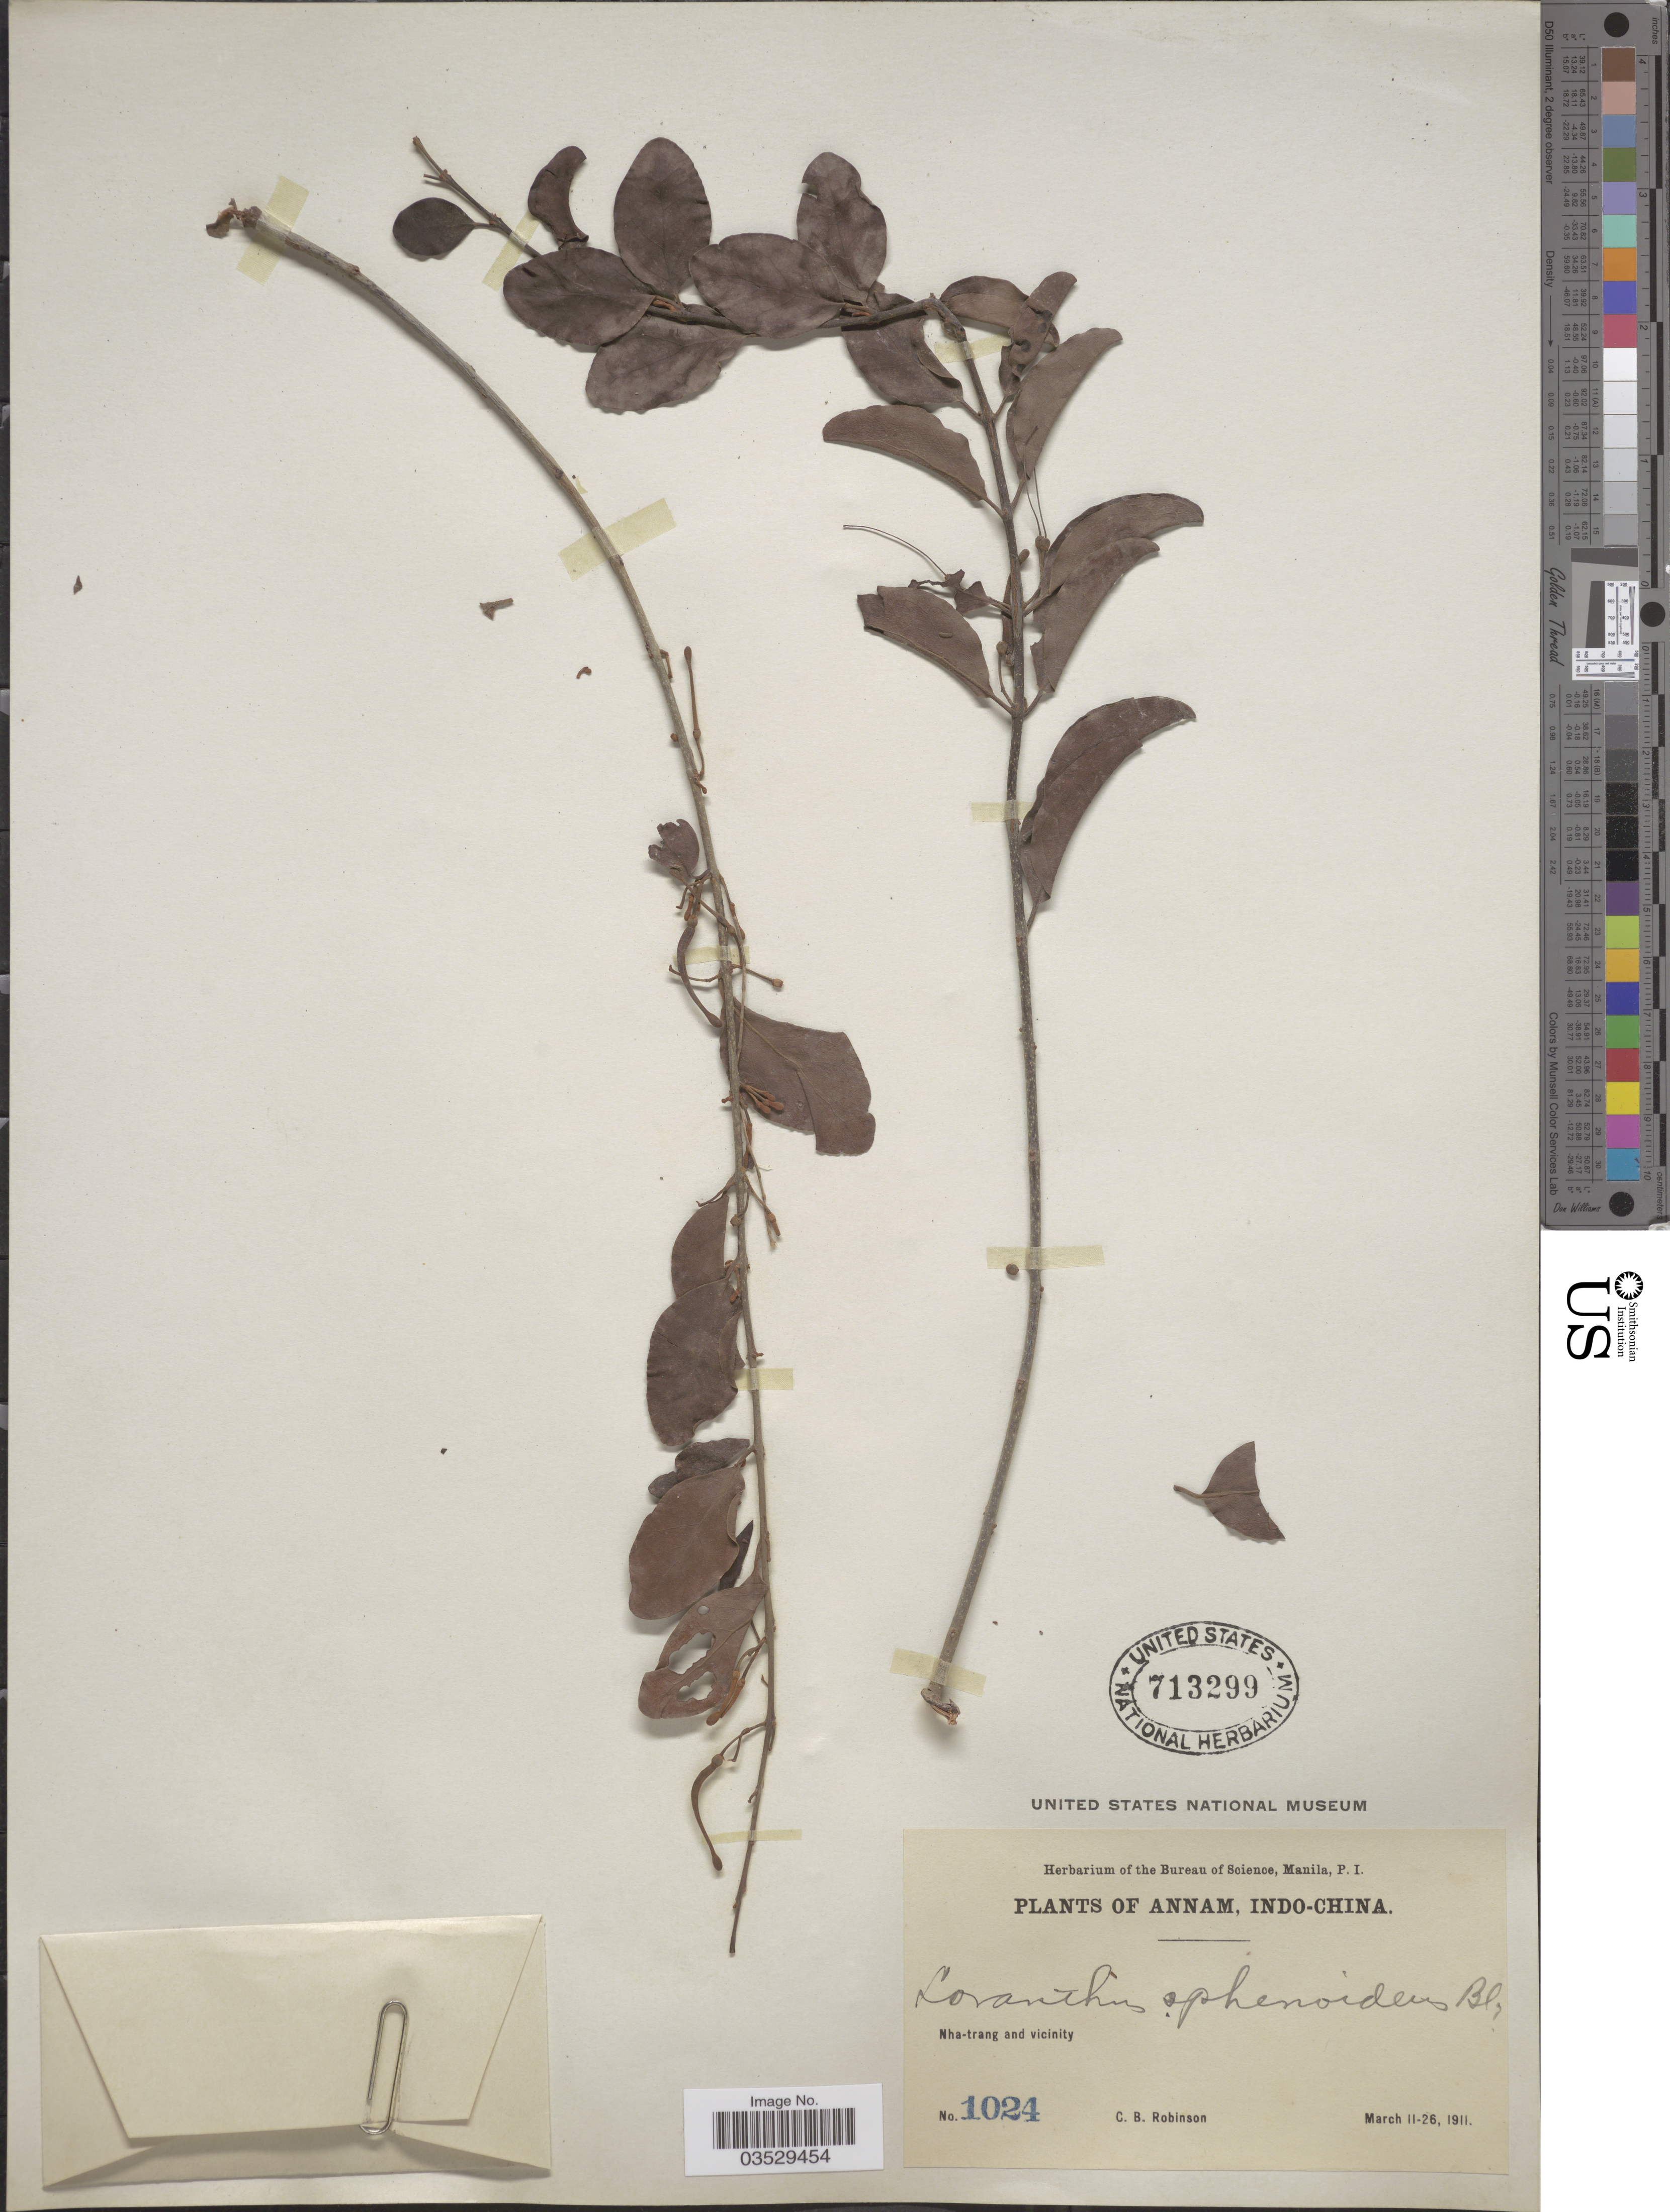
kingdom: Plantae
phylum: Tracheophyta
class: Magnoliopsida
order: Santalales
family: Loranthaceae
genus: Scurrula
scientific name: Scurrula parasitica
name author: L.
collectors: C. Robinson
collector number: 1024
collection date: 1911-03-11/1911-03-26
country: Vietnam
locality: Annam, Indo-China. Nha-trang and vicinity.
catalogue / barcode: US 713299